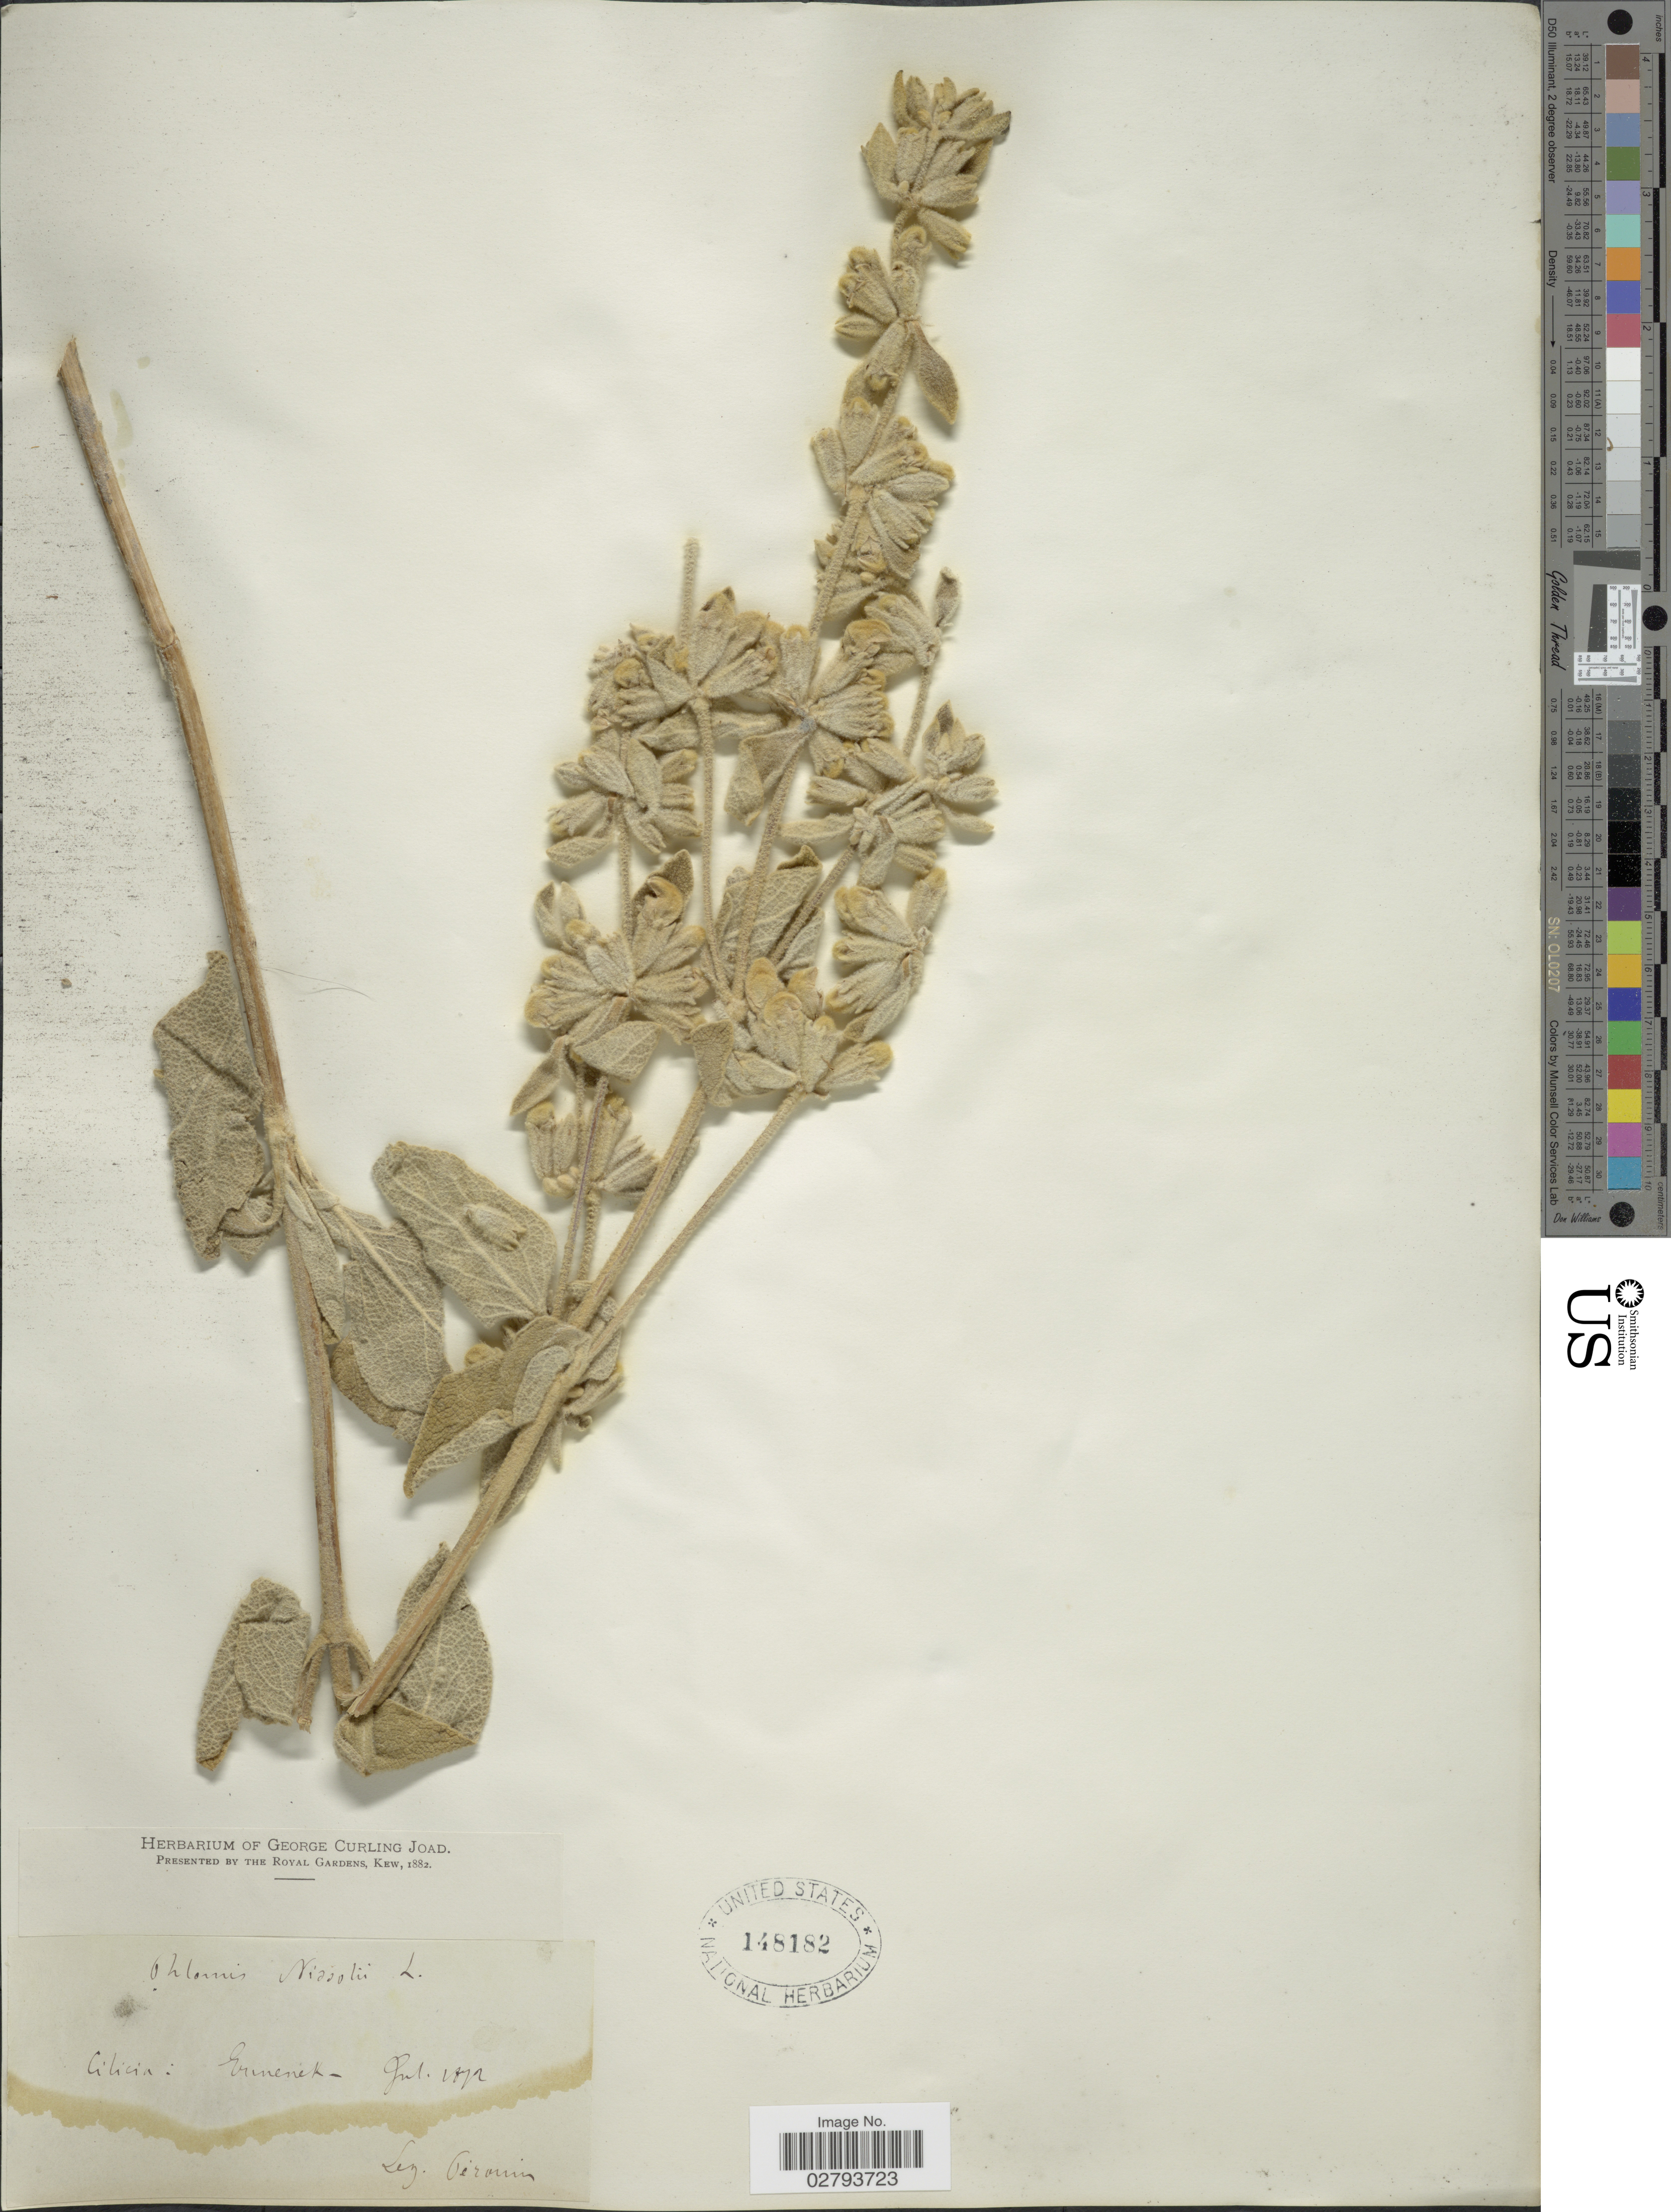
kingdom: Plantae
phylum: Tracheophyta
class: Magnoliopsida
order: Lamiales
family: Lamiaceae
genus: Phlomis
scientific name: Phlomis nissolii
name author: L.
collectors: Peronin, --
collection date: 1872-07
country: Turkey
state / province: Karaman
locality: Cilicia: Ermenek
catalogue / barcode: US 148182